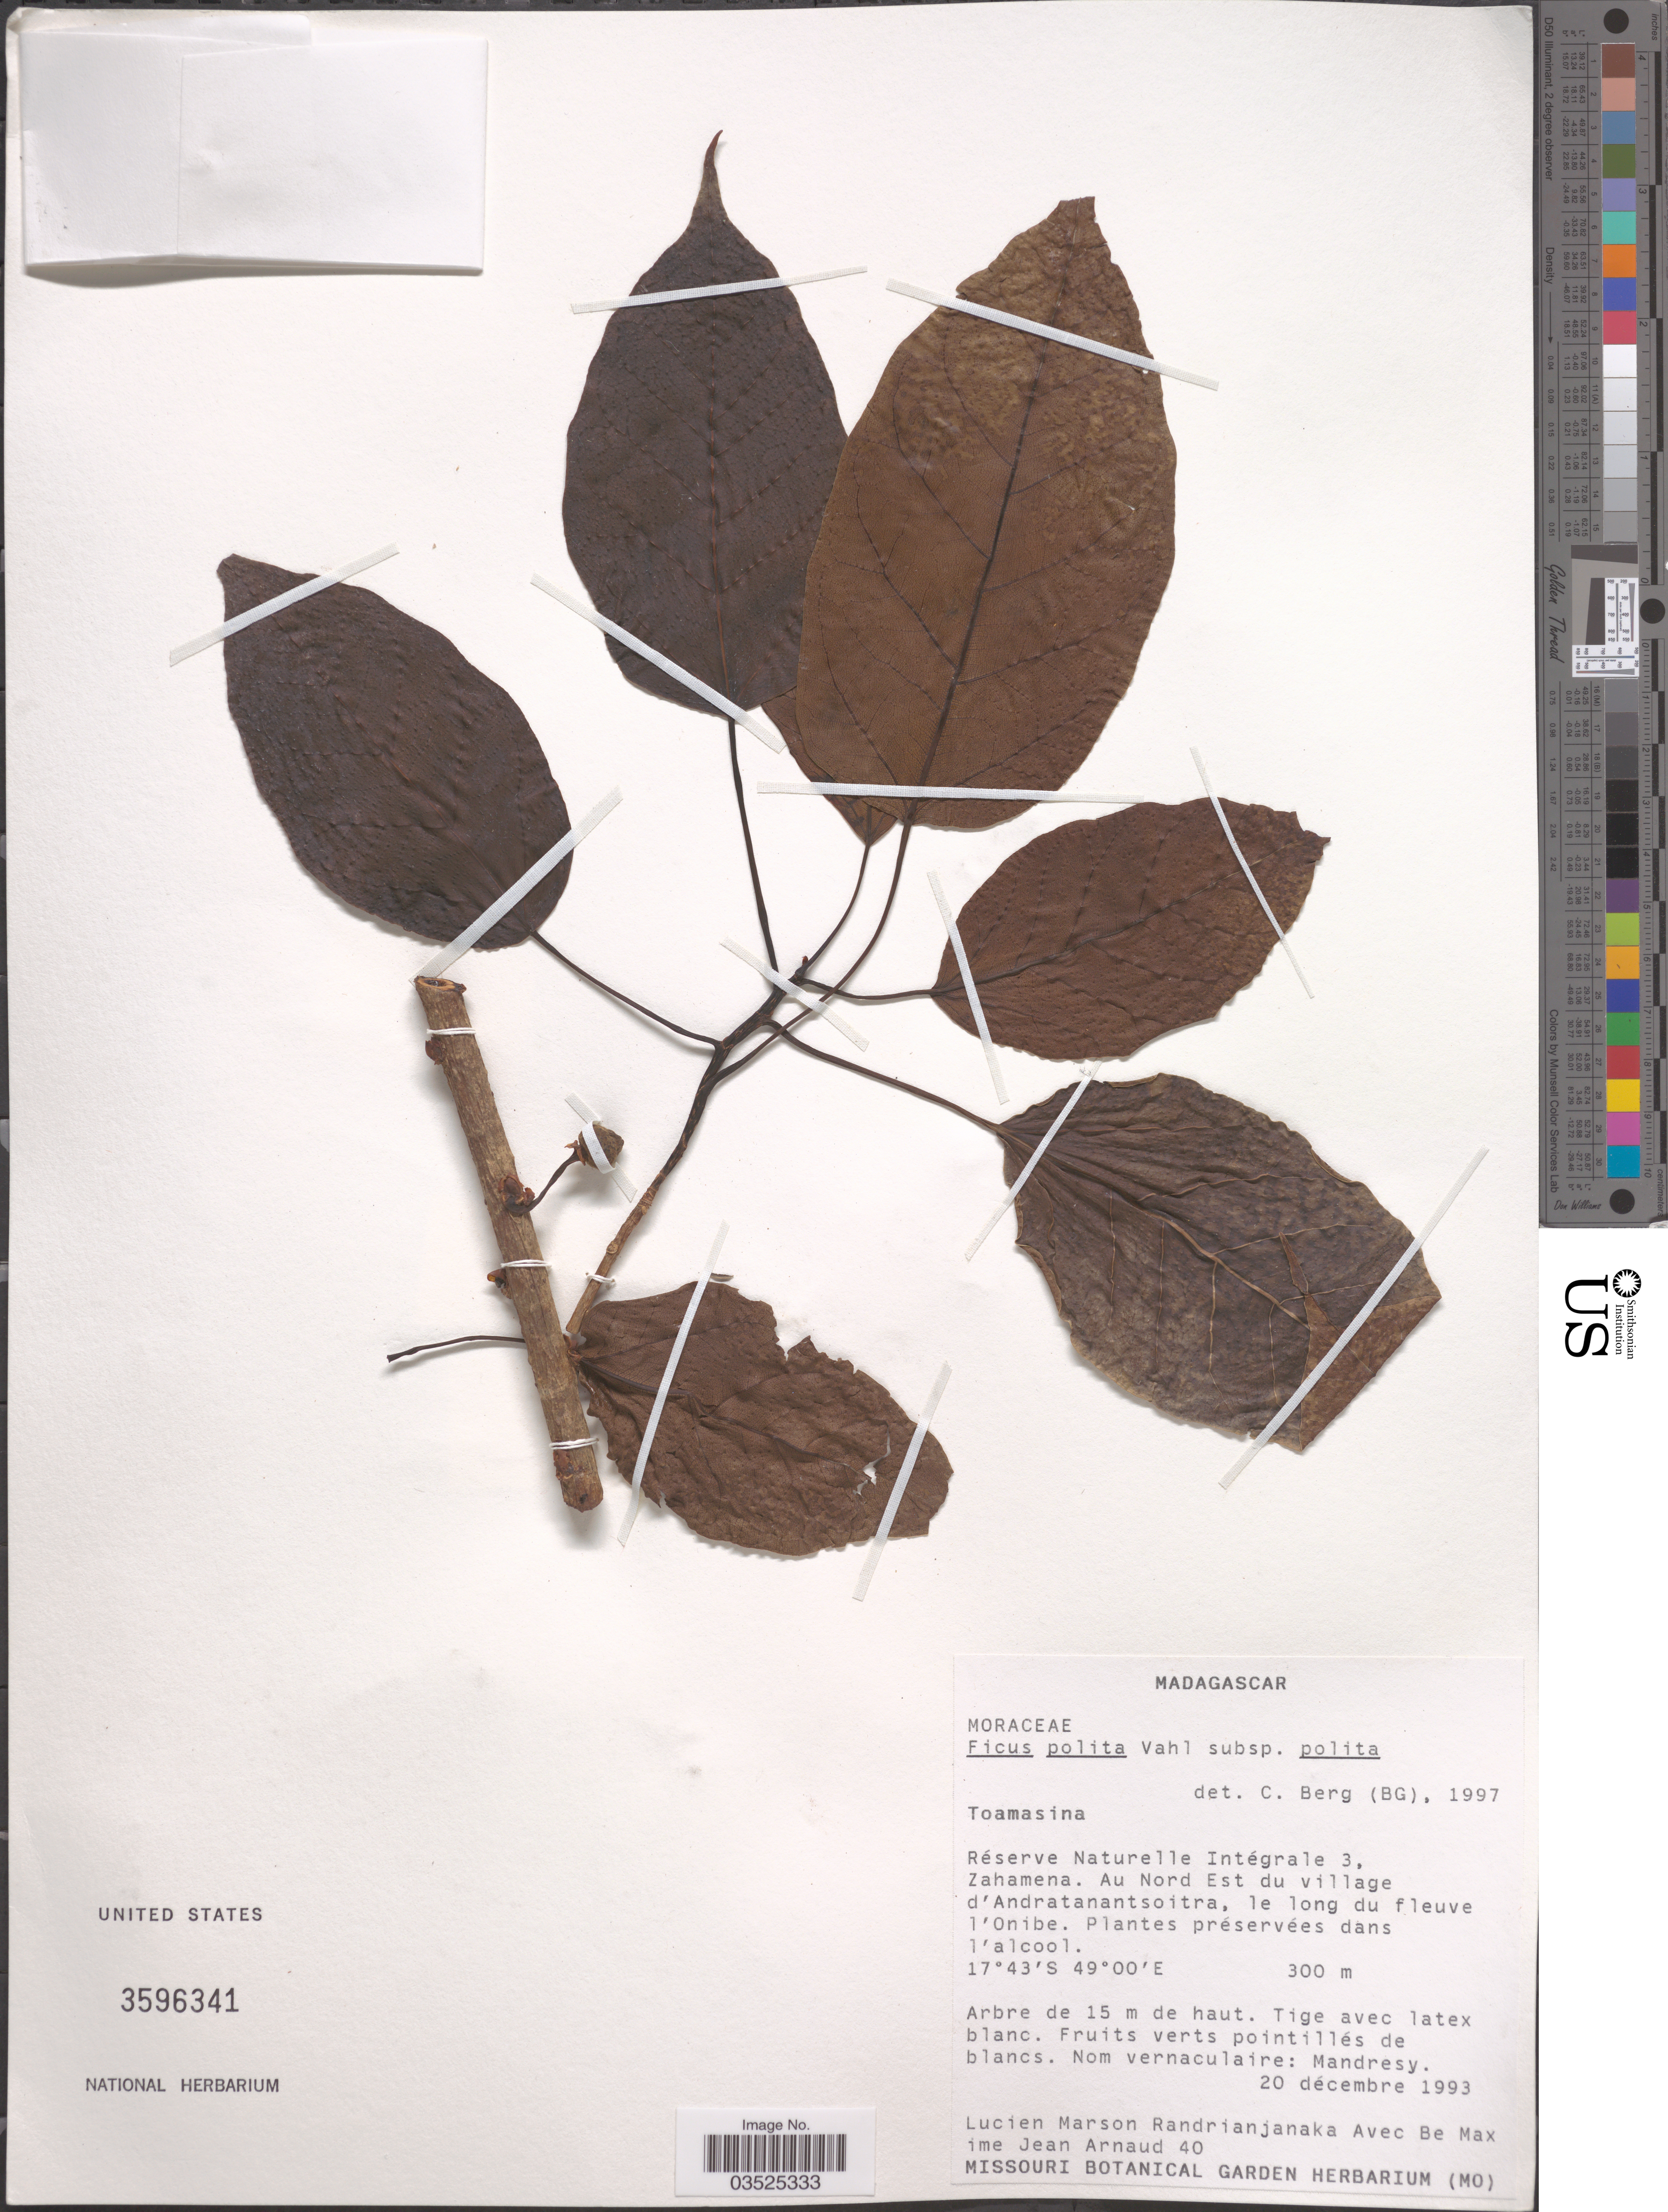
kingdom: Plantae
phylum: Tracheophyta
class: Magnoliopsida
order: Rosales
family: Moraceae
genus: Ficus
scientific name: Ficus polita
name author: Vahl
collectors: L. Randrianjanaka & M. Arnaud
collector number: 40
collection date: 1993-12-20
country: Madagascar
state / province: Analanjirofo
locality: Réserve Naturelle Intégrale 3, Zahamena. Au Nord Est du village d'Andratanantsoitra, le long du fleuve l'Onibe.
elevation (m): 300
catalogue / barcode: US 3596341